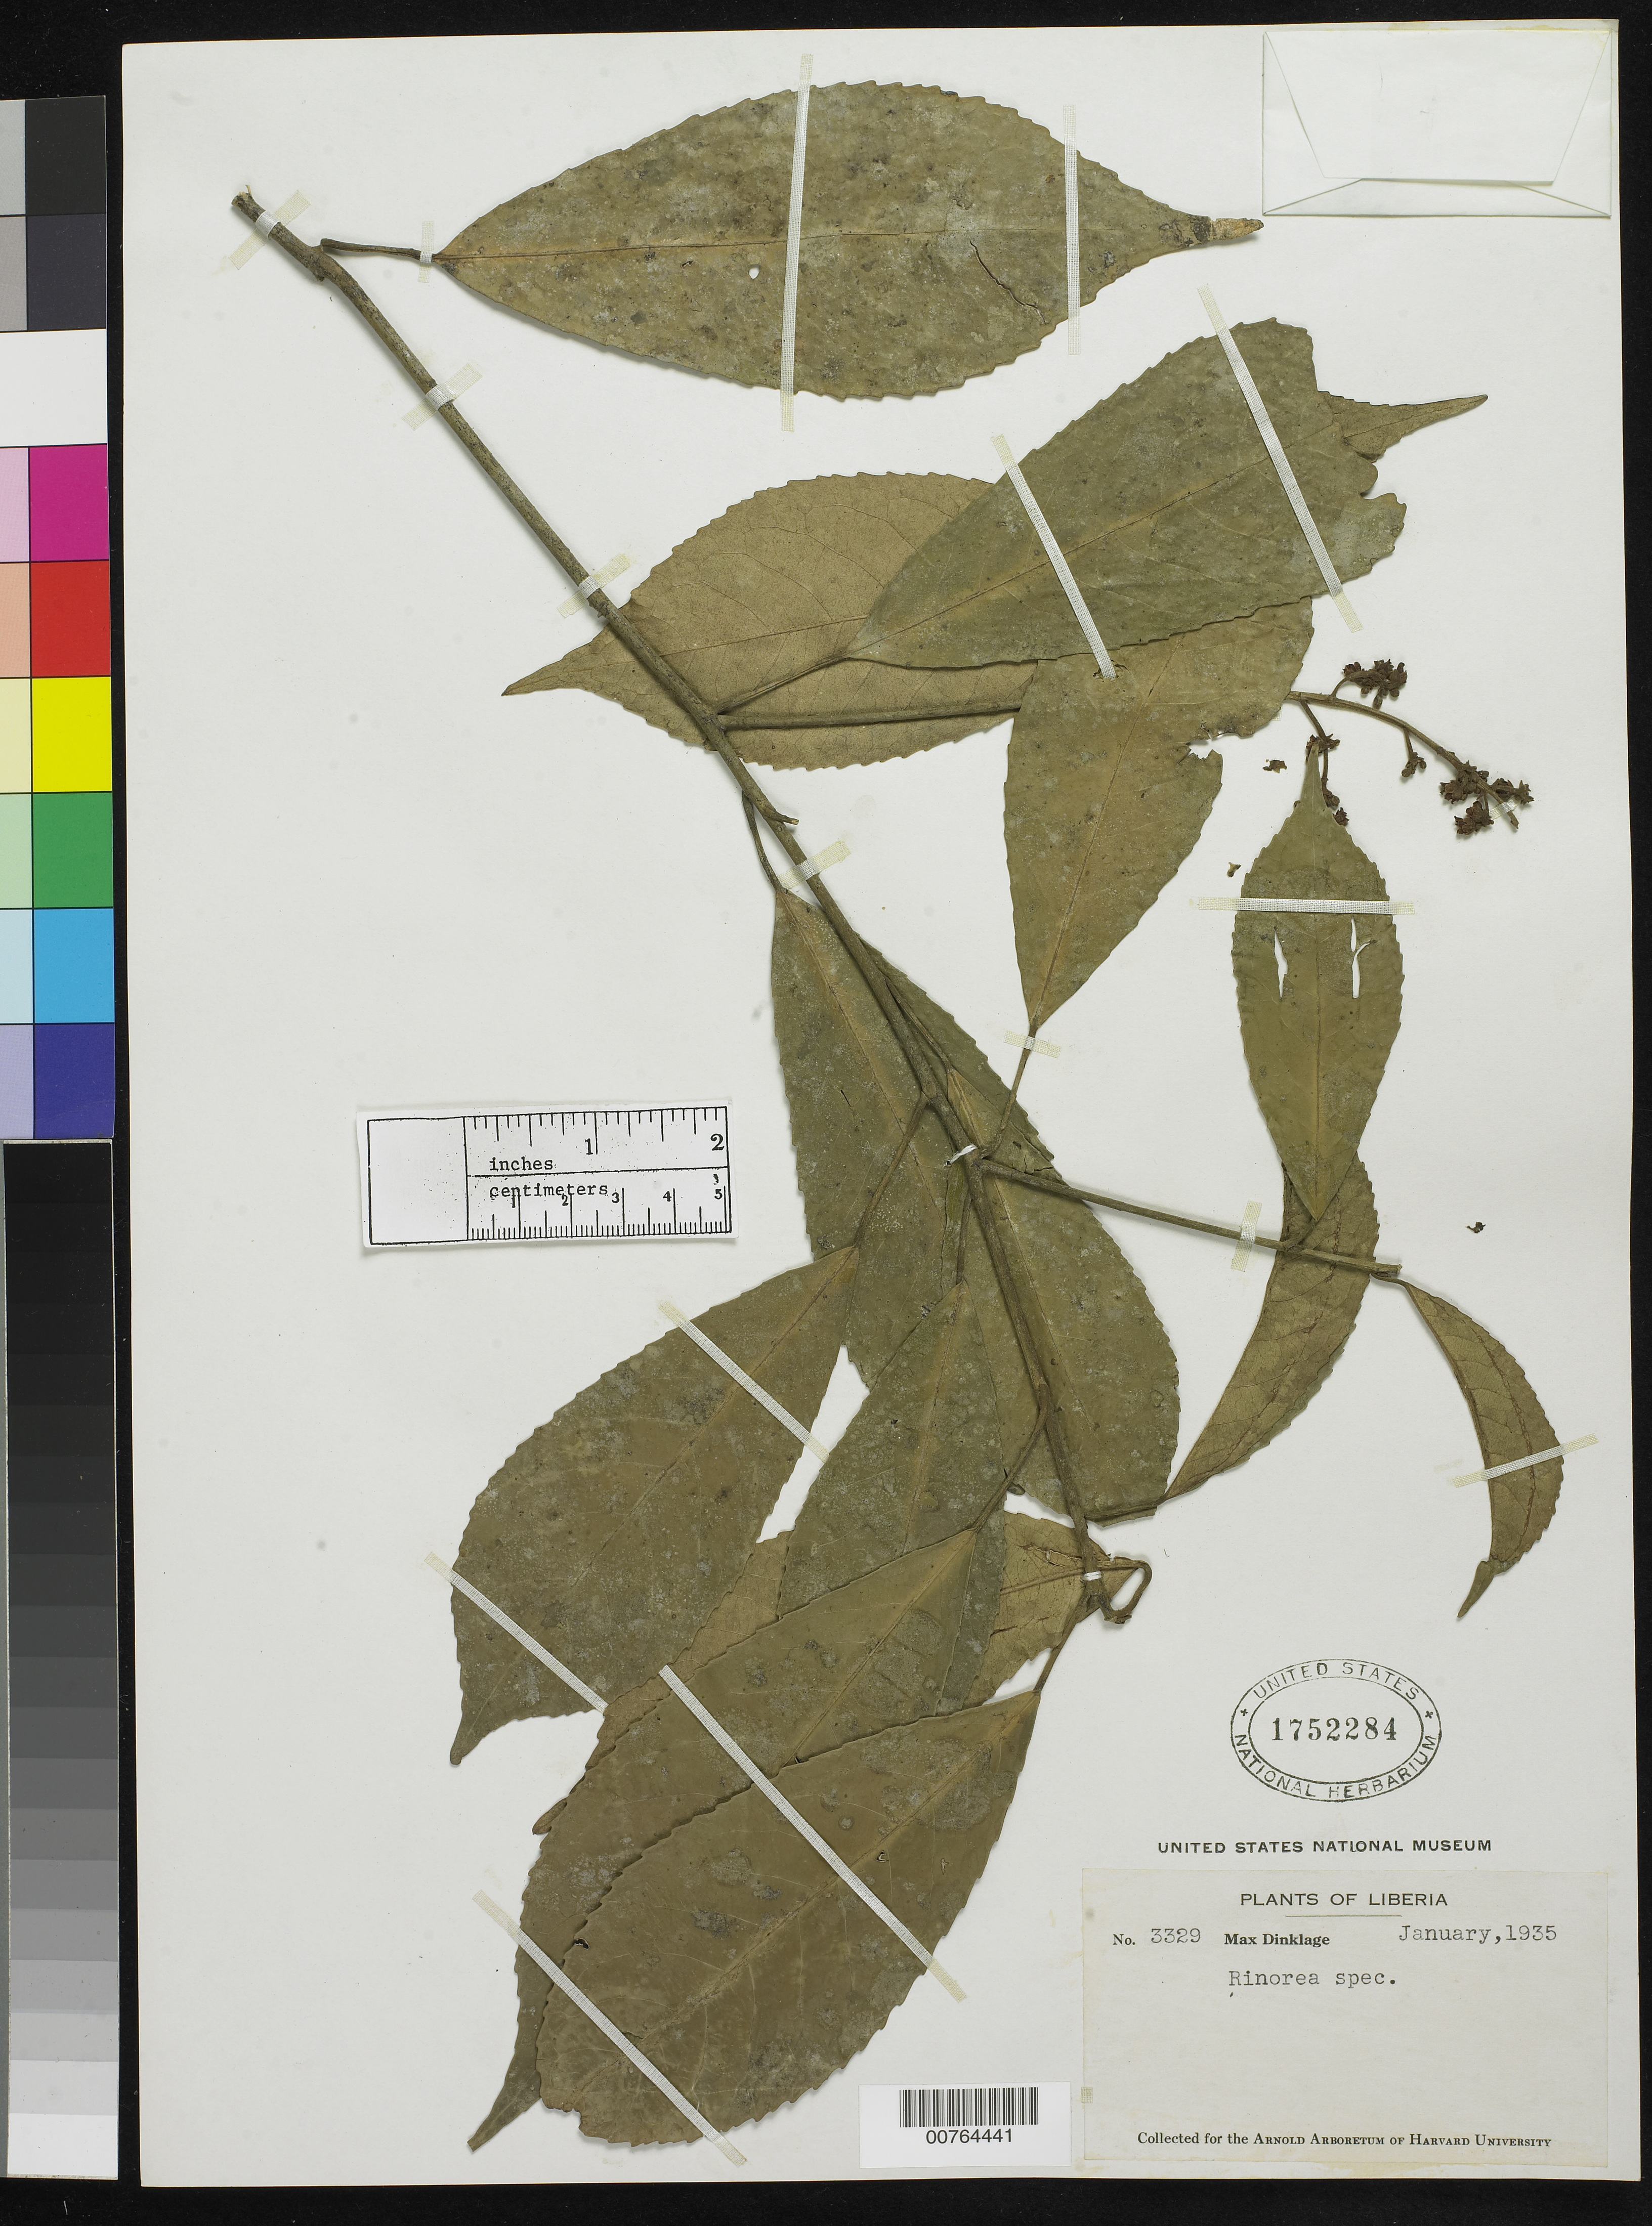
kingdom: Plantae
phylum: Tracheophyta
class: Magnoliopsida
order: Malpighiales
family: Violaceae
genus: Rinorea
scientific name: Rinorea sp.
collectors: M. Dinklage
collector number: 3329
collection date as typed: Jan 1935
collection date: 1935-01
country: Liberia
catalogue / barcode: US 1752284